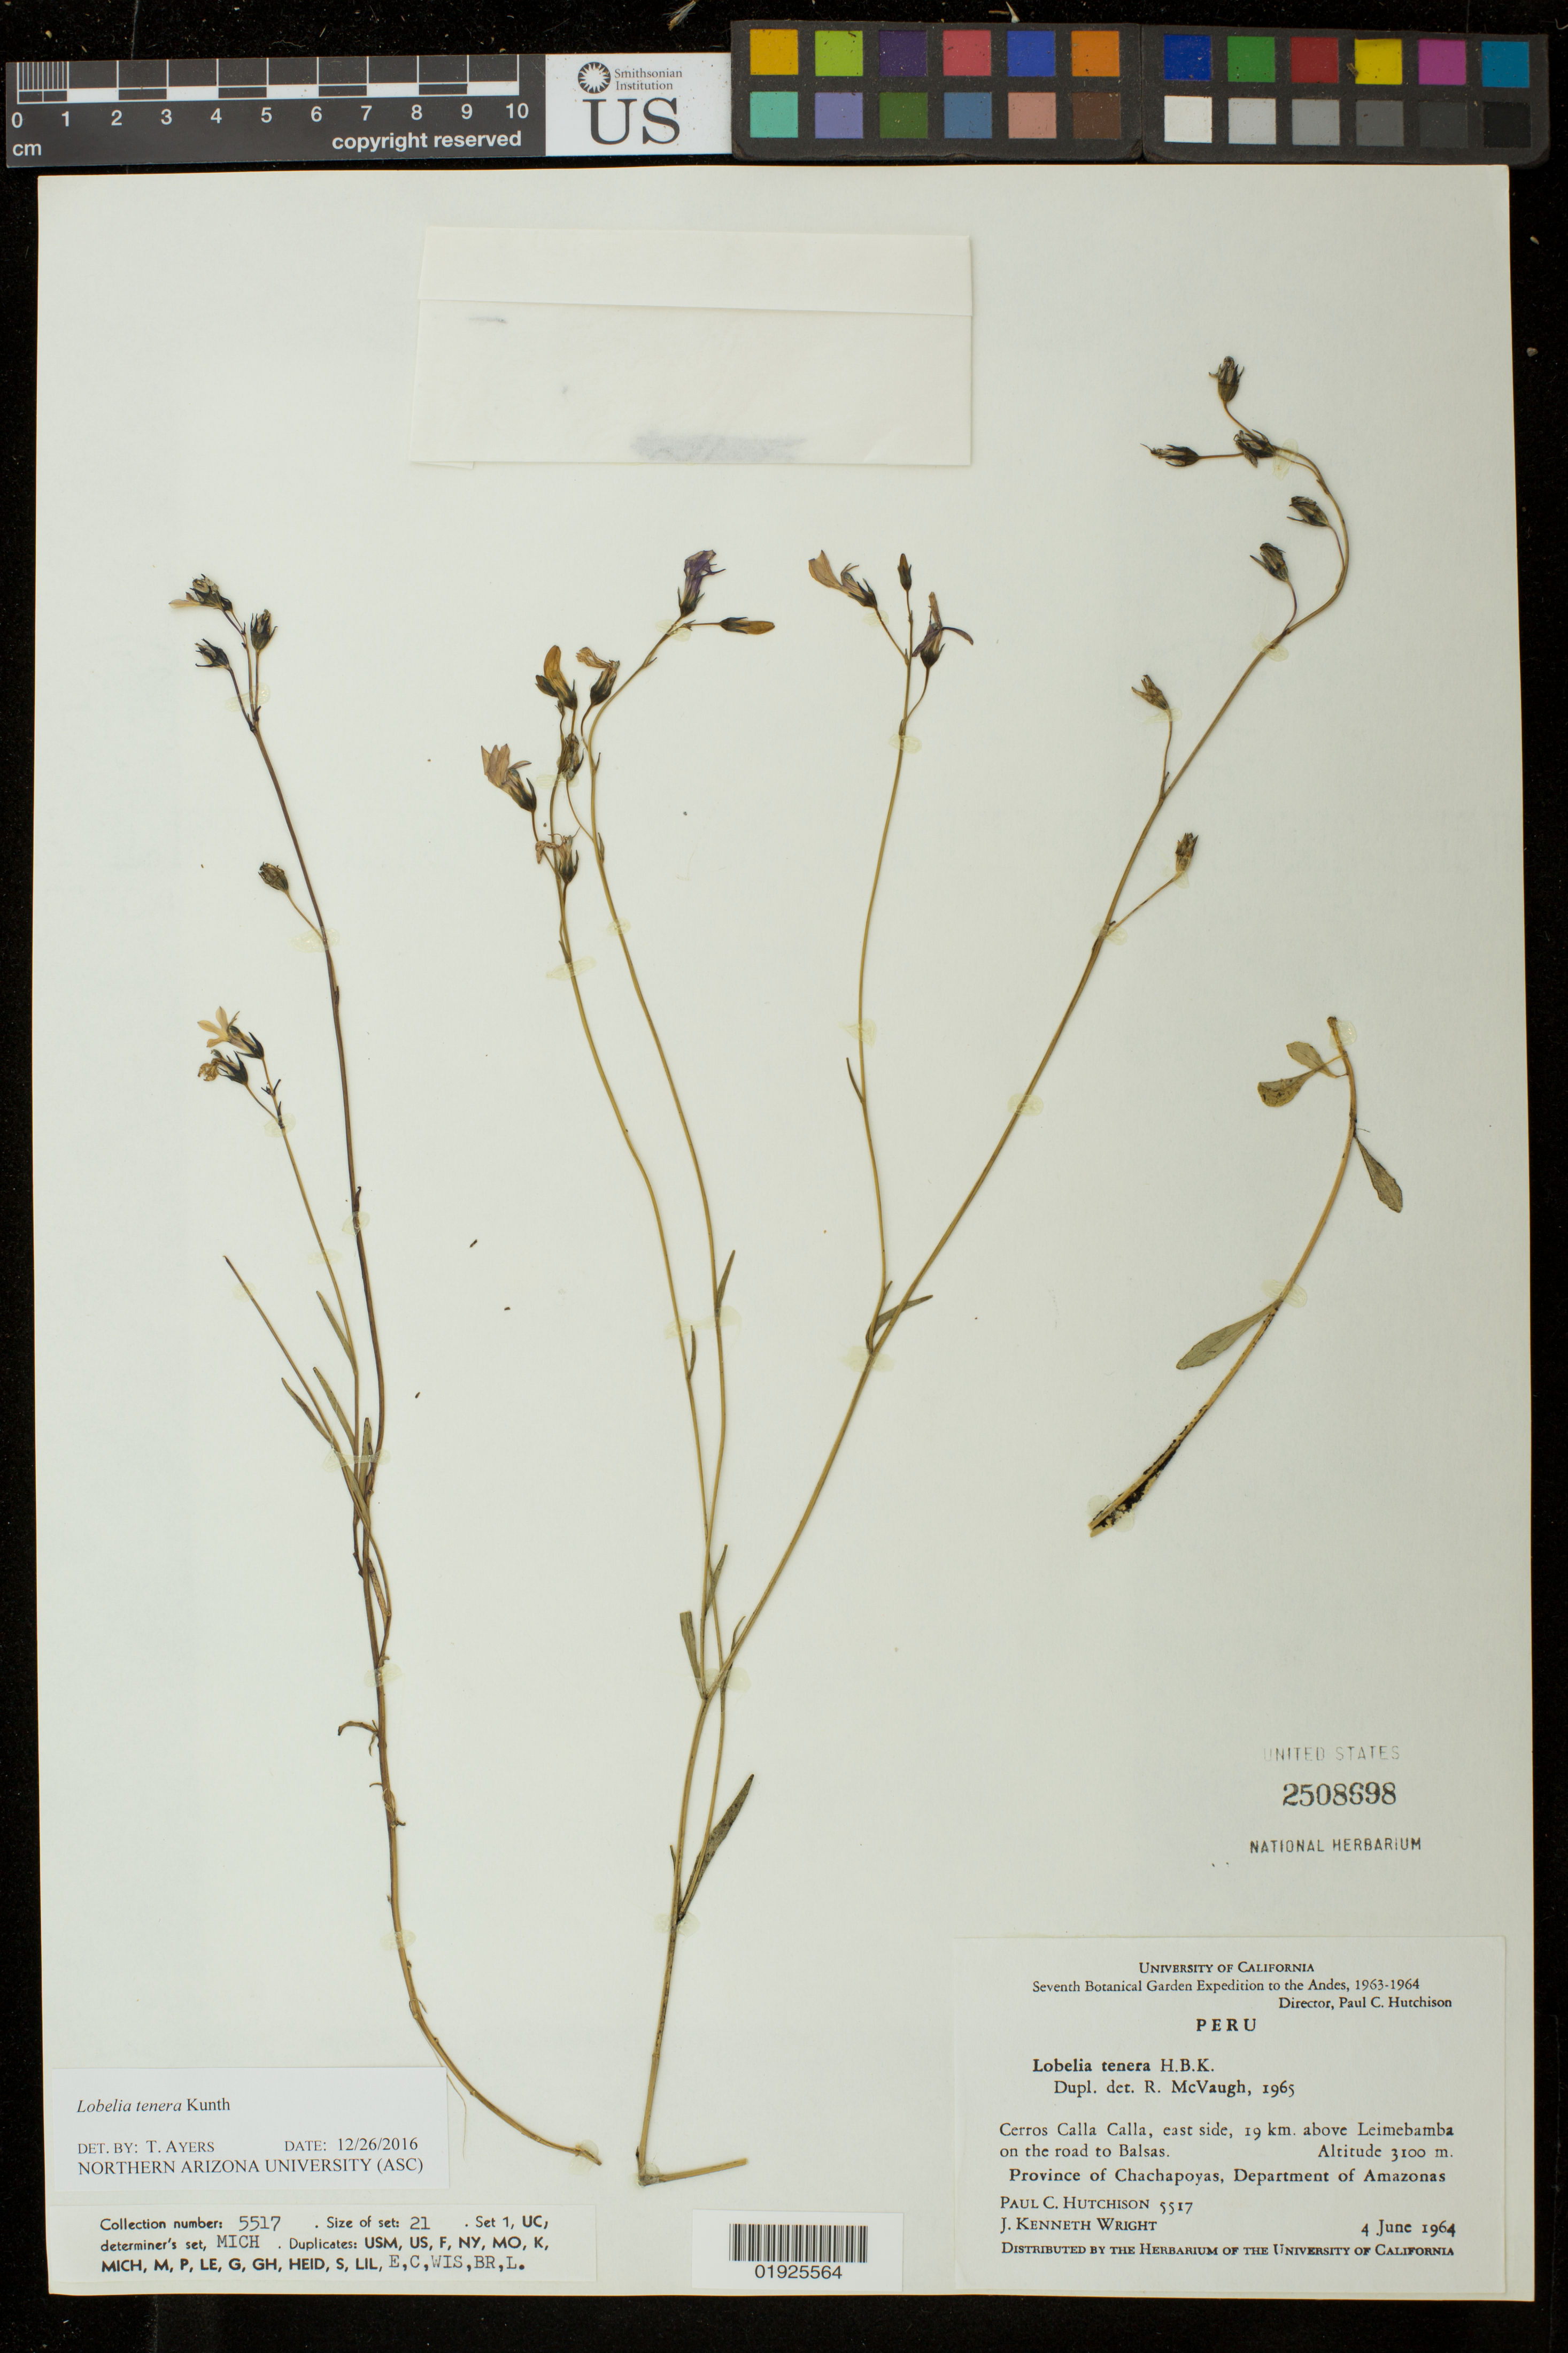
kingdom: Plantae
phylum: Tracheophyta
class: Magnoliopsida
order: Asterales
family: Campanulaceae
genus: Lobelia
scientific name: Lobelia tenera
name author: Kunth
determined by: Ayers, Tina J.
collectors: P. Hutchinson & J. K. Wright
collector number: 5517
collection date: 1964-06-04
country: Peru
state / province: Amazonas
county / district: Chachapoyas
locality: Cerros Calla Calla, east side, 19 km above Leimebamba on the road to Balsas.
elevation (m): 3100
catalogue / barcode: US 2508698